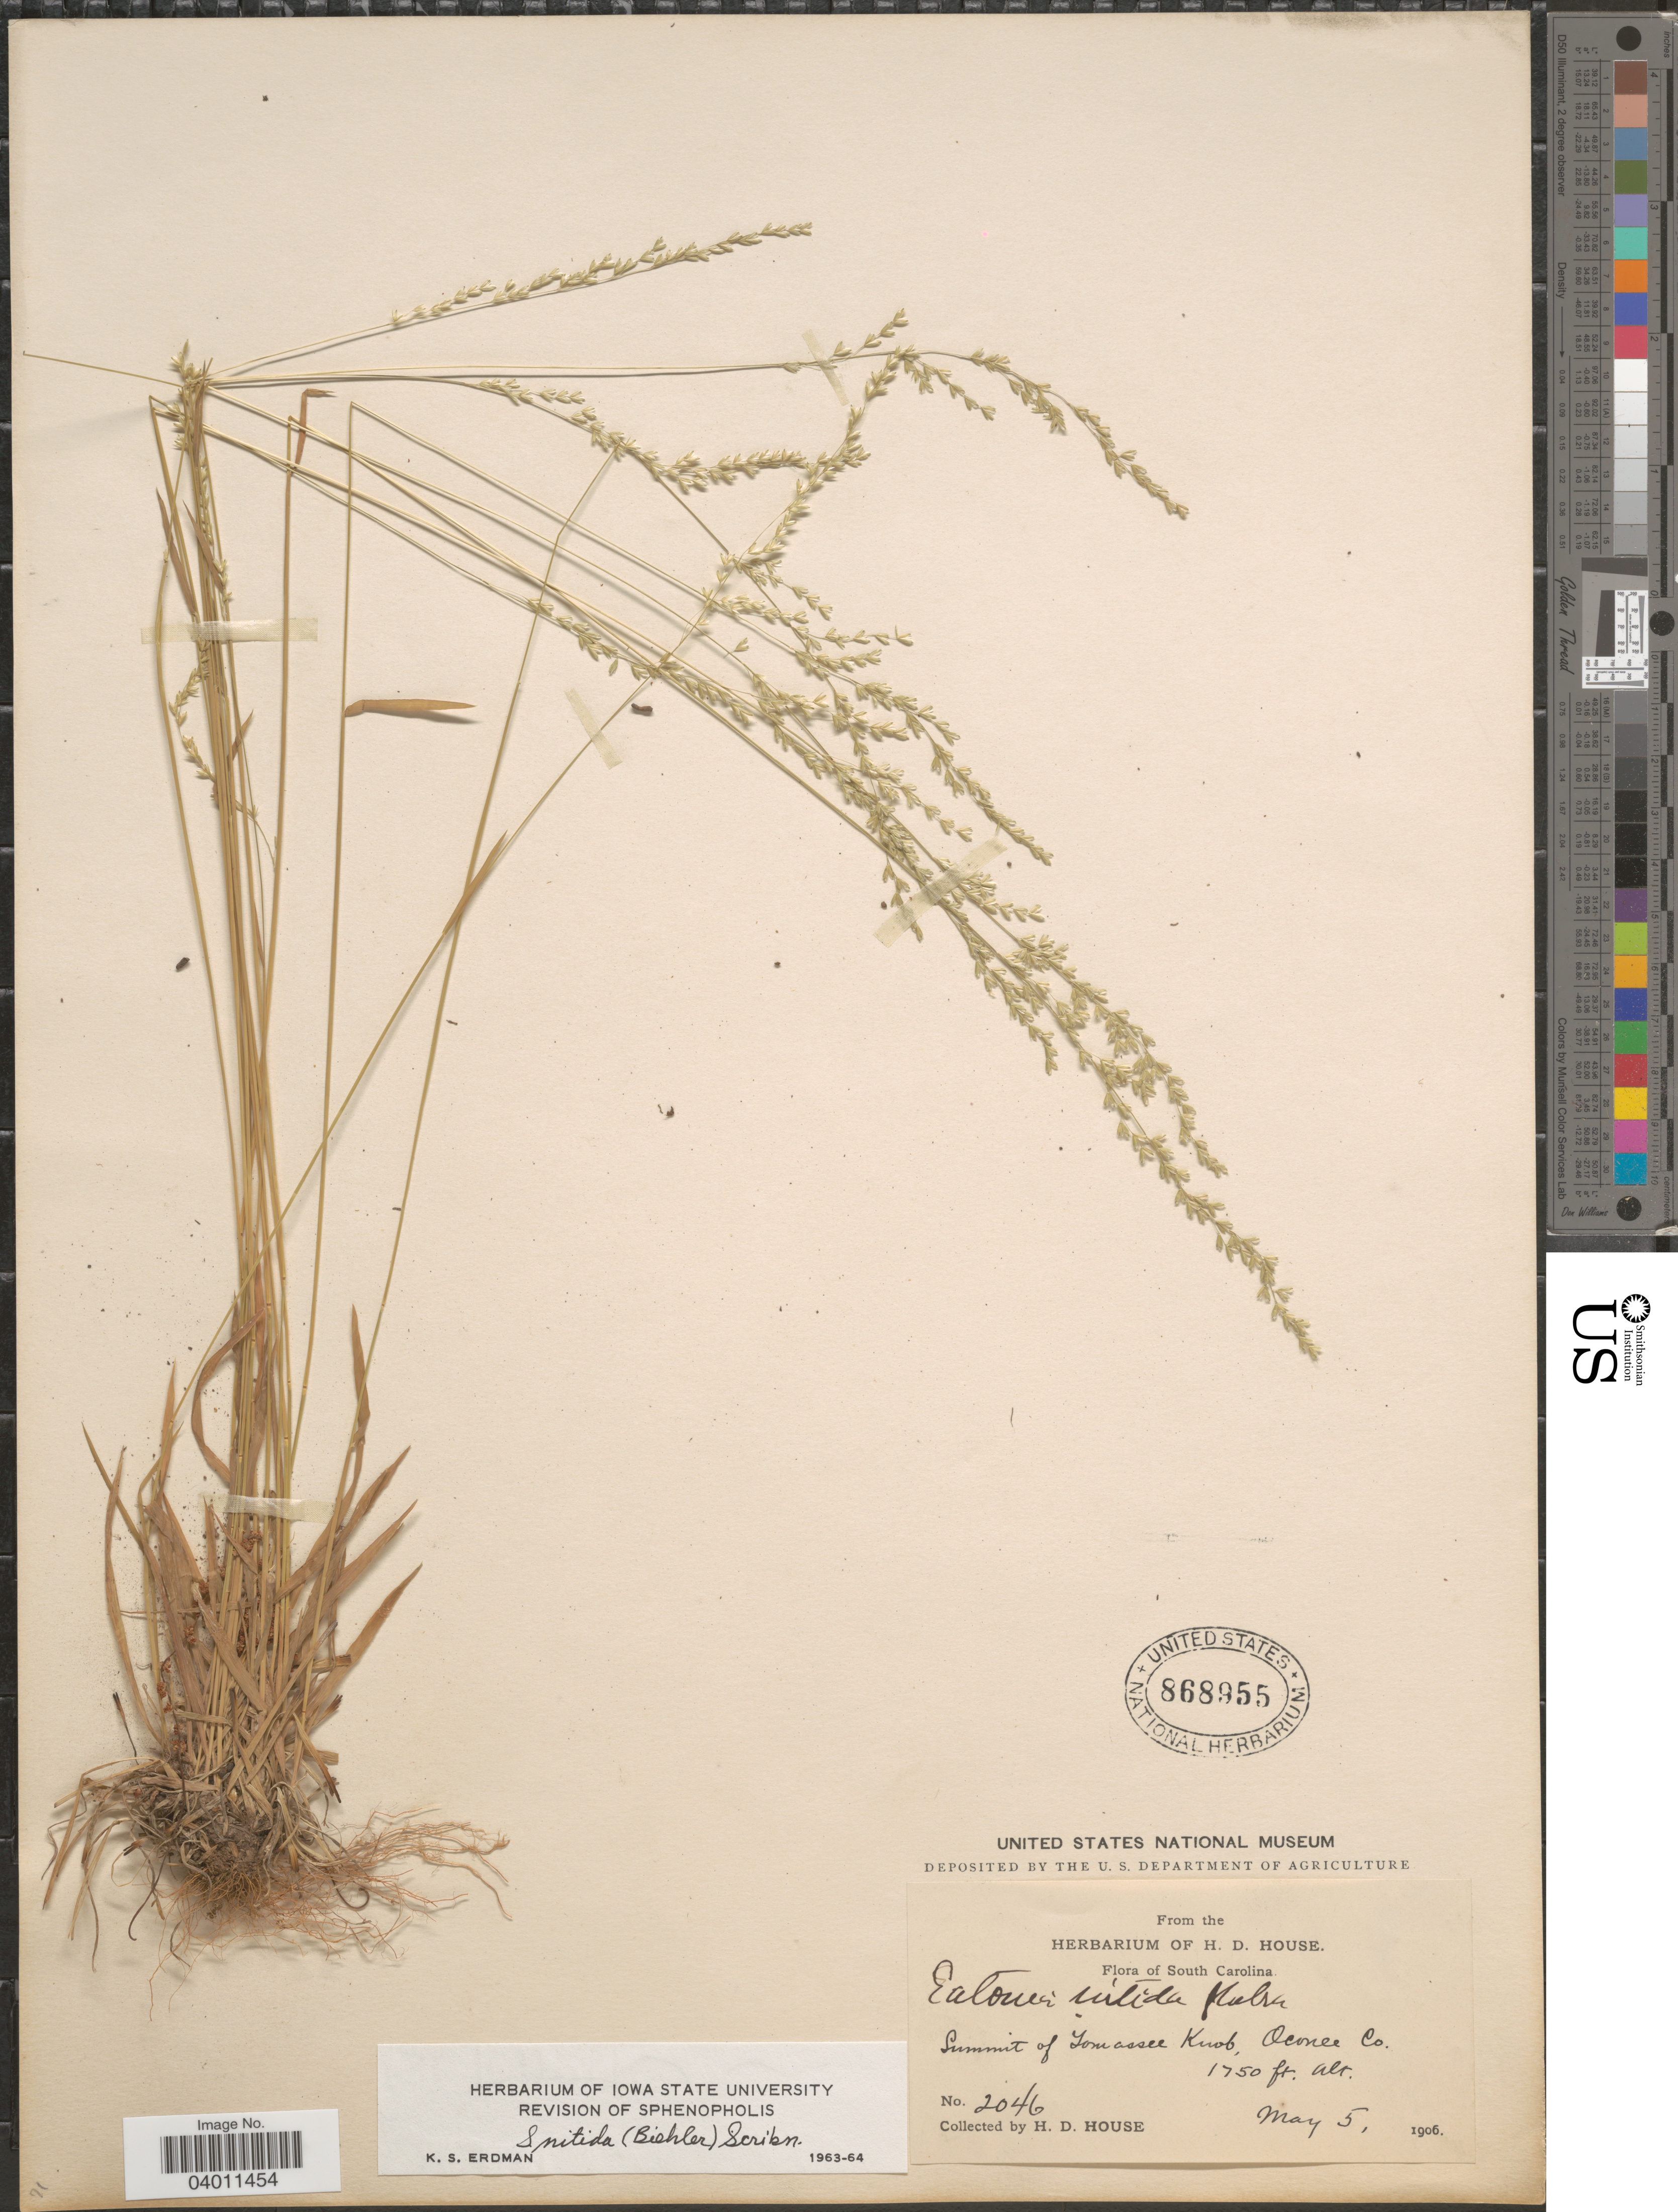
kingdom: Plantae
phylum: Tracheophyta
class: Liliopsida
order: Poales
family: Poaceae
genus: Sphenopholis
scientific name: Sphenopholis nitida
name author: (Biehler) Scribn.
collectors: H. D. House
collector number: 2046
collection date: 1906-05-05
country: United States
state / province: South Carolina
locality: Summit of Tomassee Knob, Oconee Co.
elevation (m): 533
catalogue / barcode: US 868955